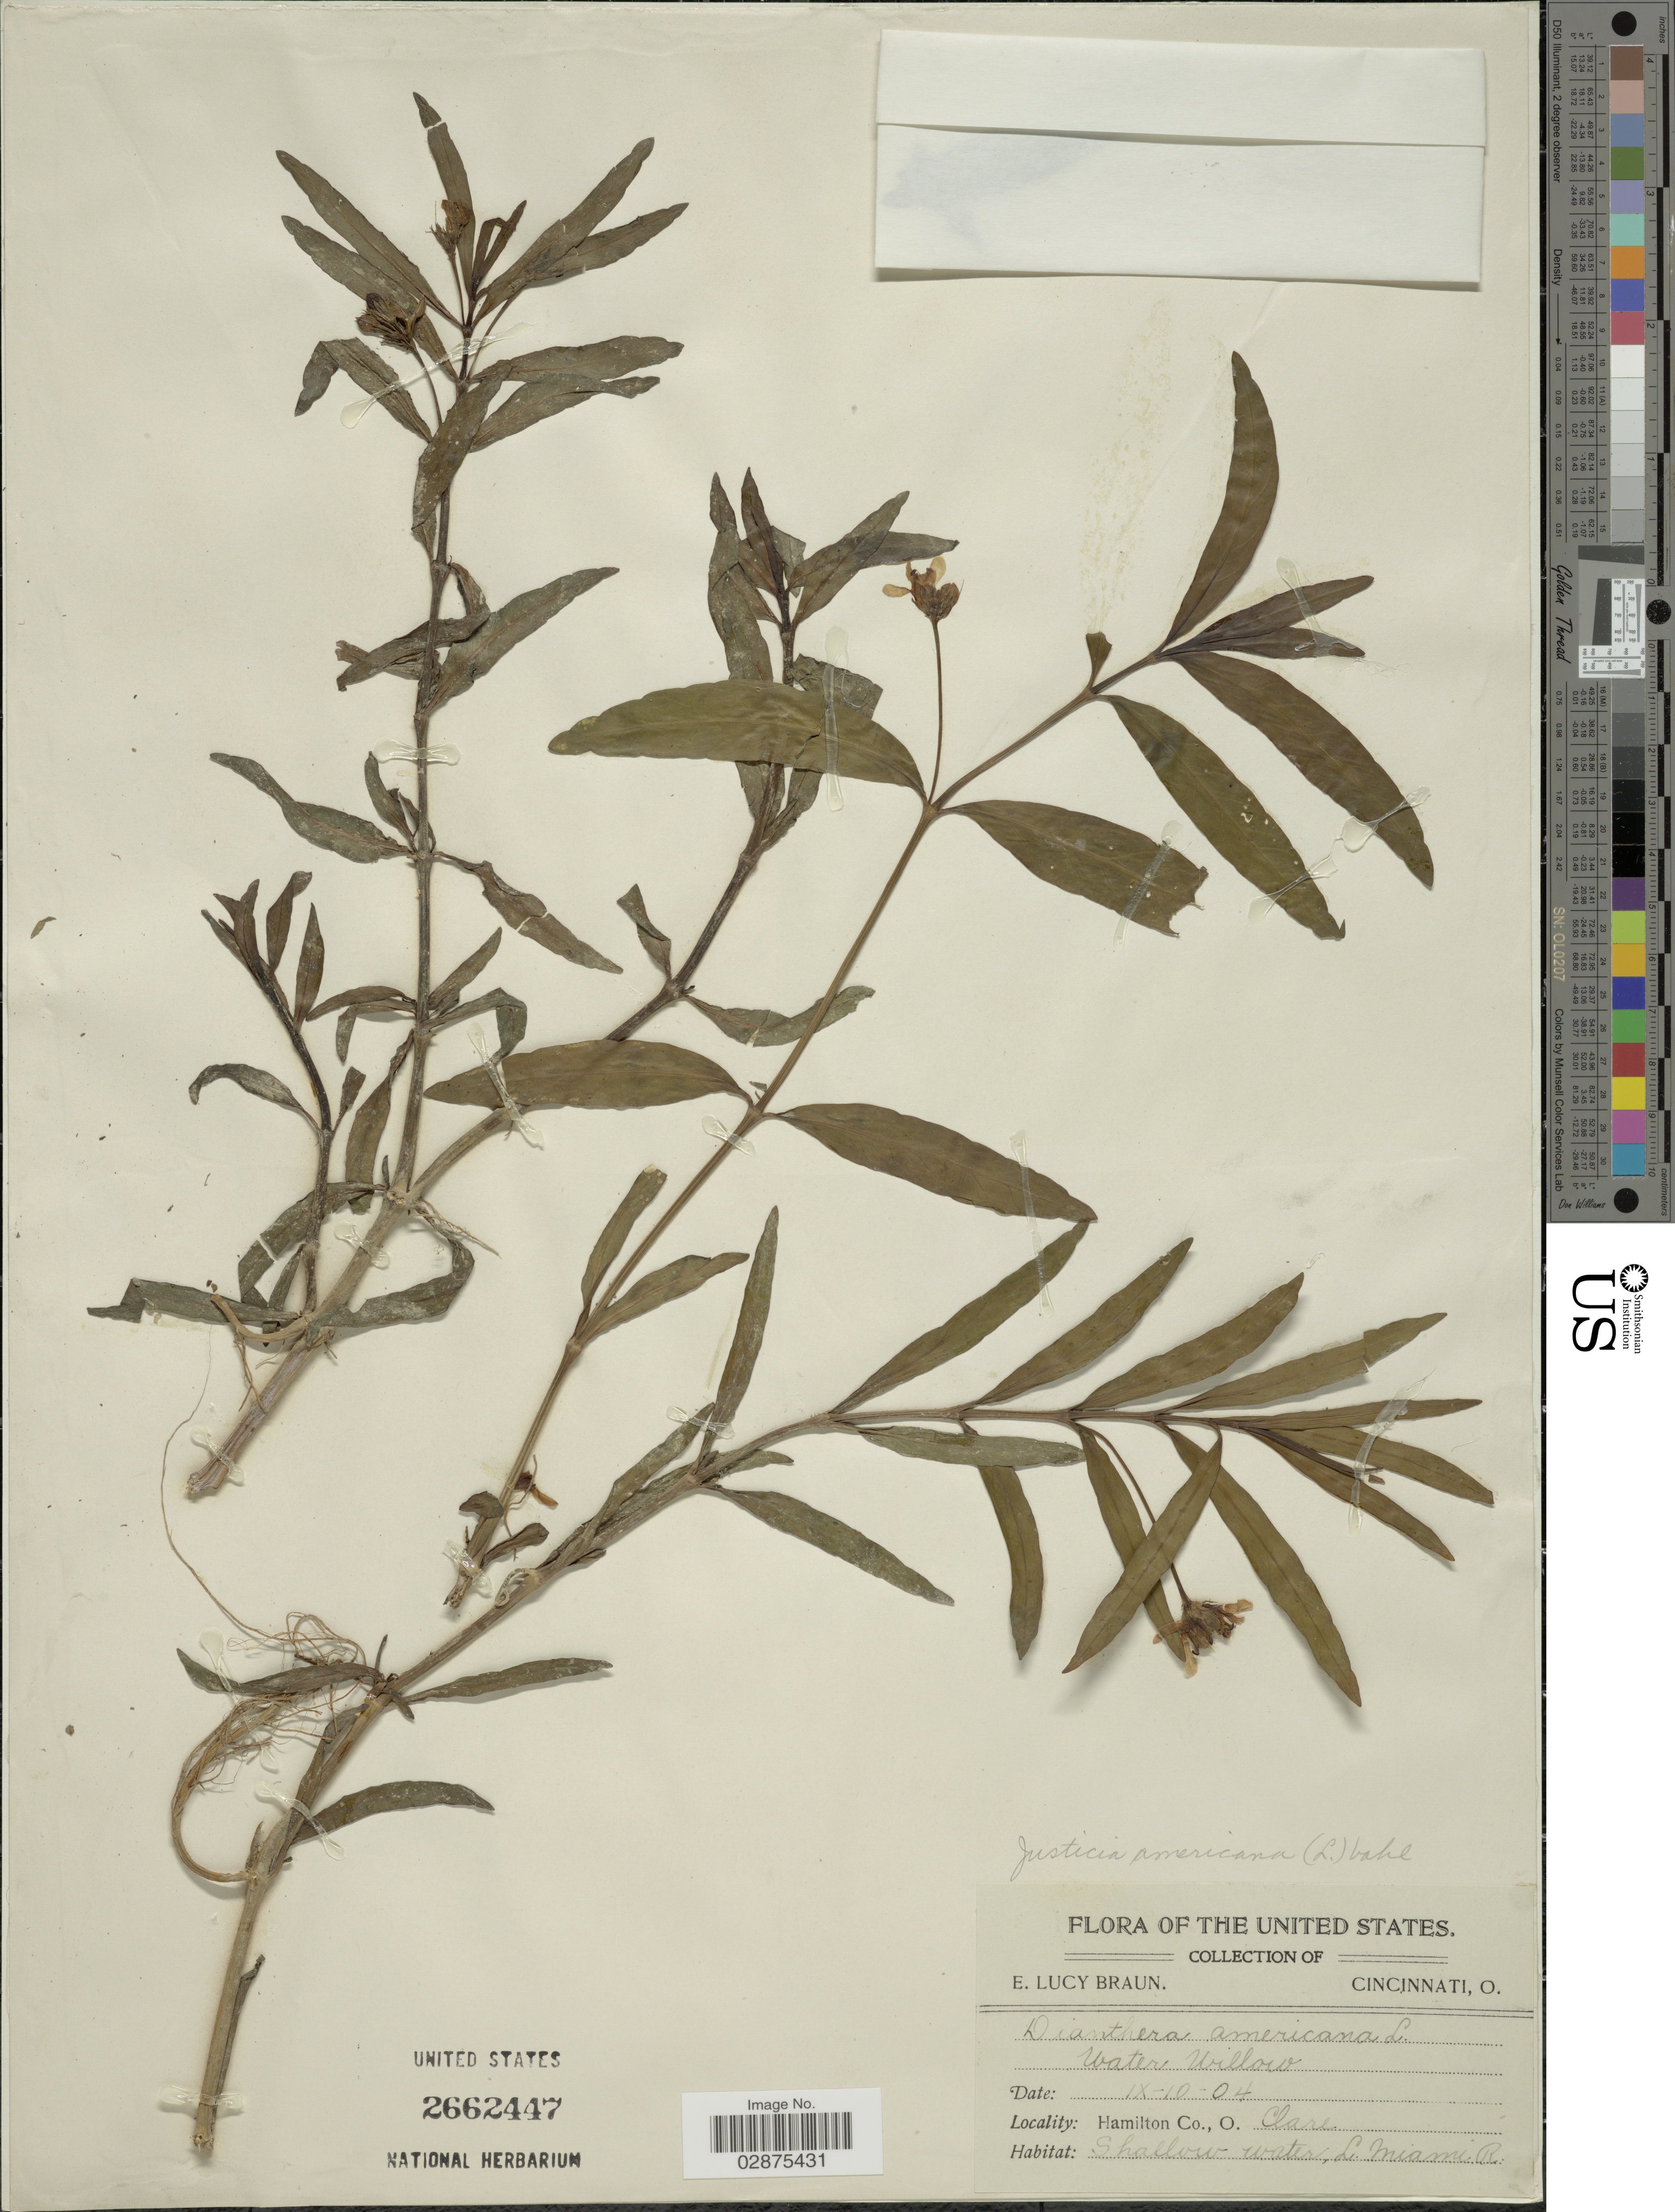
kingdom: Plantae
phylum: Tracheophyta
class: Magnoliopsida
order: Lamiales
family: Acanthaceae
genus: Justicia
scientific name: Justicia americana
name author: (L.) Vahl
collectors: E. L. Braun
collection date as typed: Transcribed d/m/y: 10/9/4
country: United States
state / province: Ohio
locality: Hamilton Co., O. Clare. Shallow water, L.Miami R.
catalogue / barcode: US 2662447